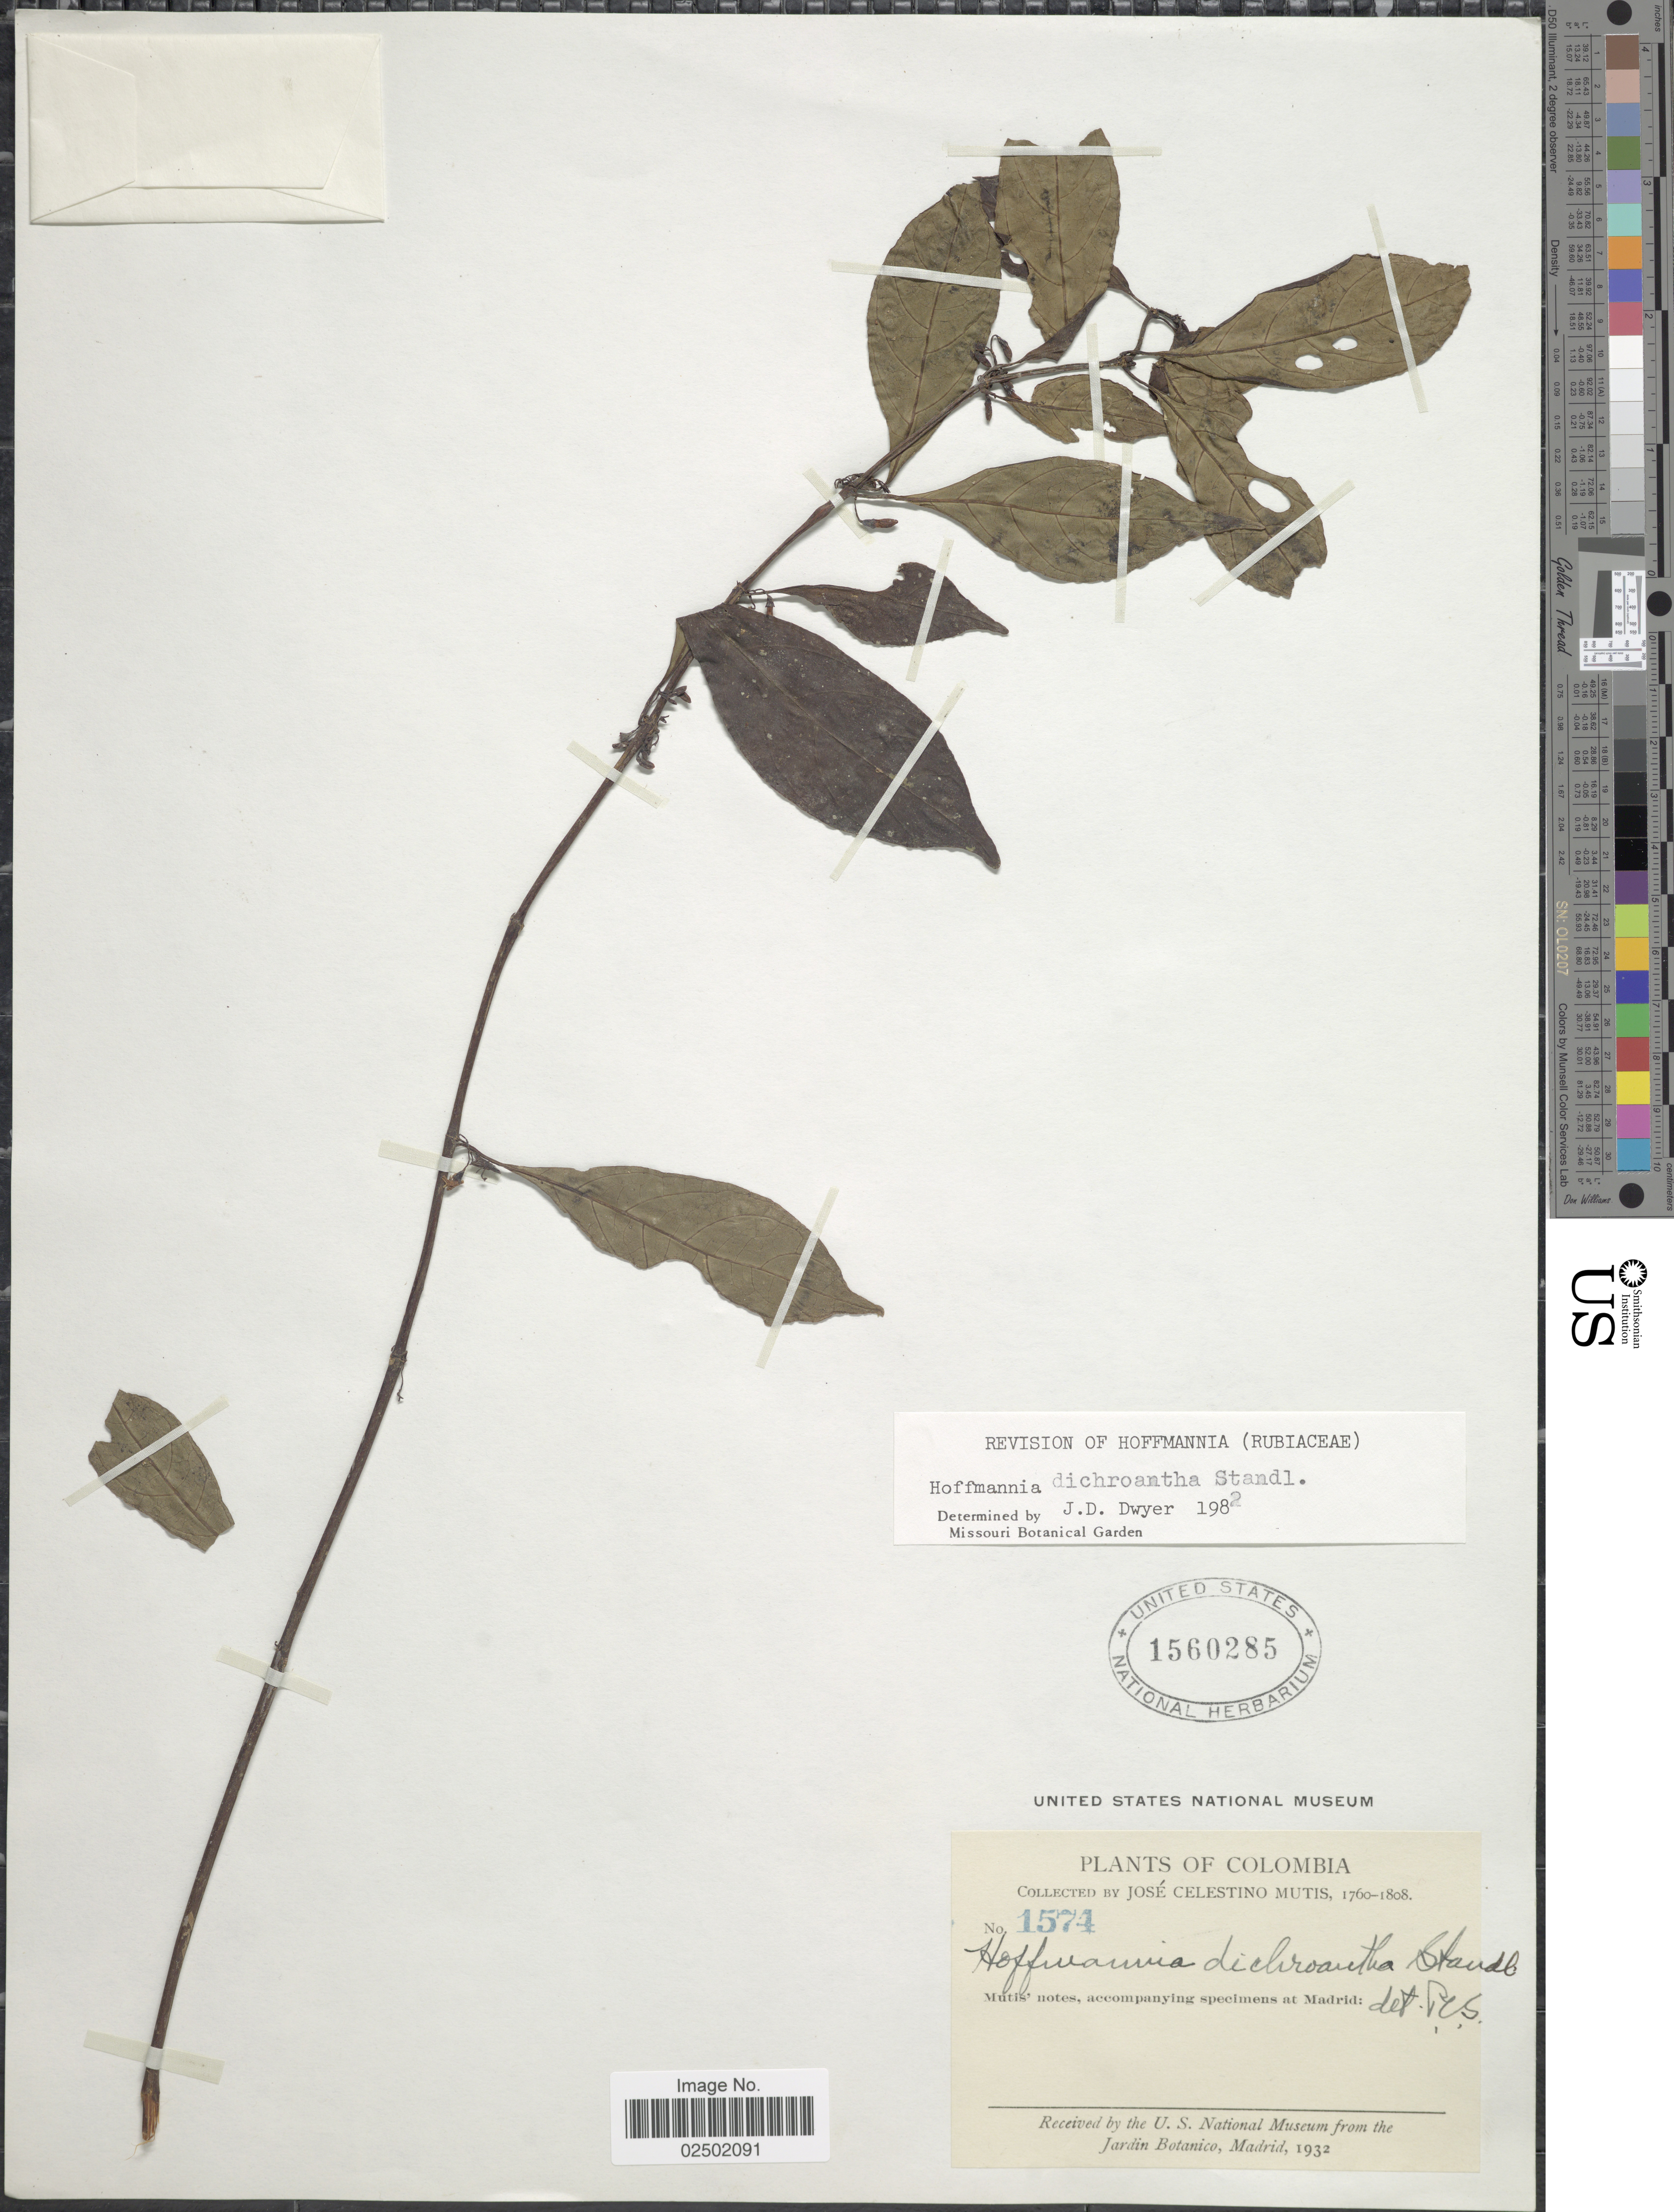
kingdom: Plantae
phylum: Tracheophyta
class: Magnoliopsida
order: Gentianales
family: Rubiaceae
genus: Hoffmannia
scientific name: Hoffmannia dichroantha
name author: Standl.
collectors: J. C. B. Mutis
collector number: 1574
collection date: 1760/1808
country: Colombia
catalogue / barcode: US 1560285